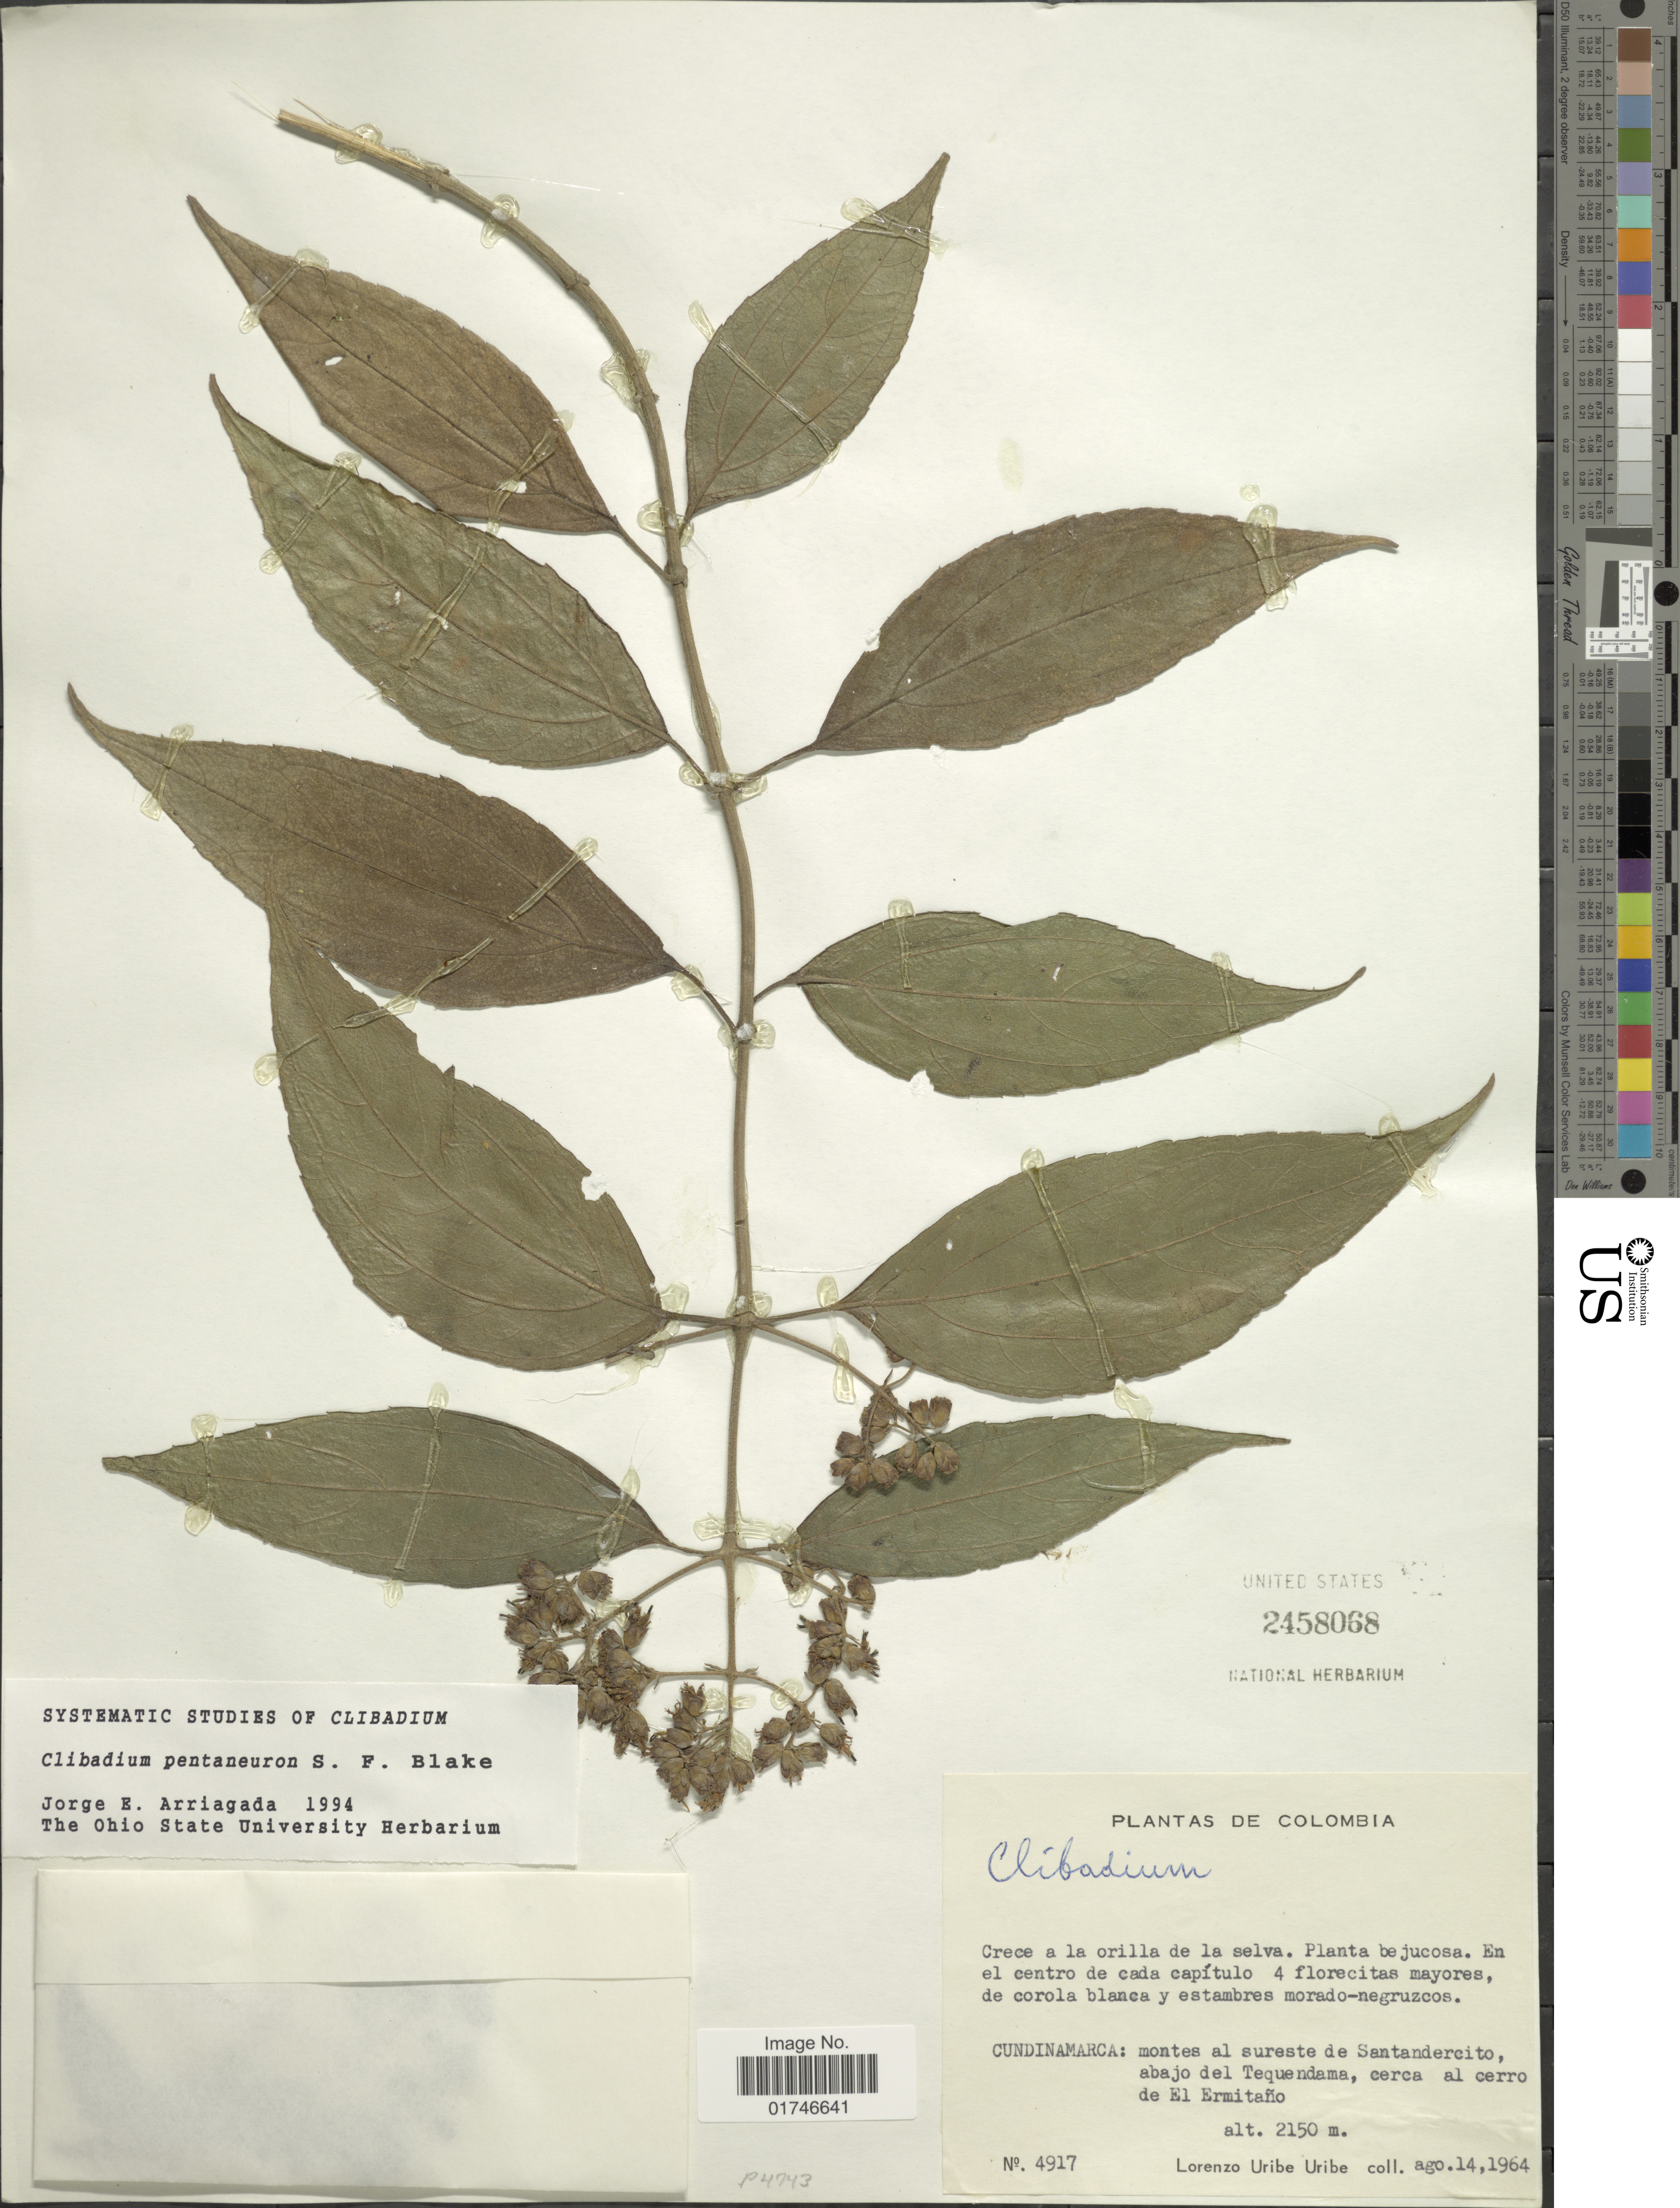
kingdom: Plantae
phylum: Tracheophyta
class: Magnoliopsida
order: Asterales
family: Asteraceae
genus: Clibadium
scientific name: Clibadium pileorubrum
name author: Cuatrec.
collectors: L. Uribe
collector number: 4917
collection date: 1964-08-14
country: Colombia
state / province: Cundinamarca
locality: monte al sureste de Santandercito abajo del Tequendama, cerca al cerro de El Ermitano.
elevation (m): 2150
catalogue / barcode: US 2458068